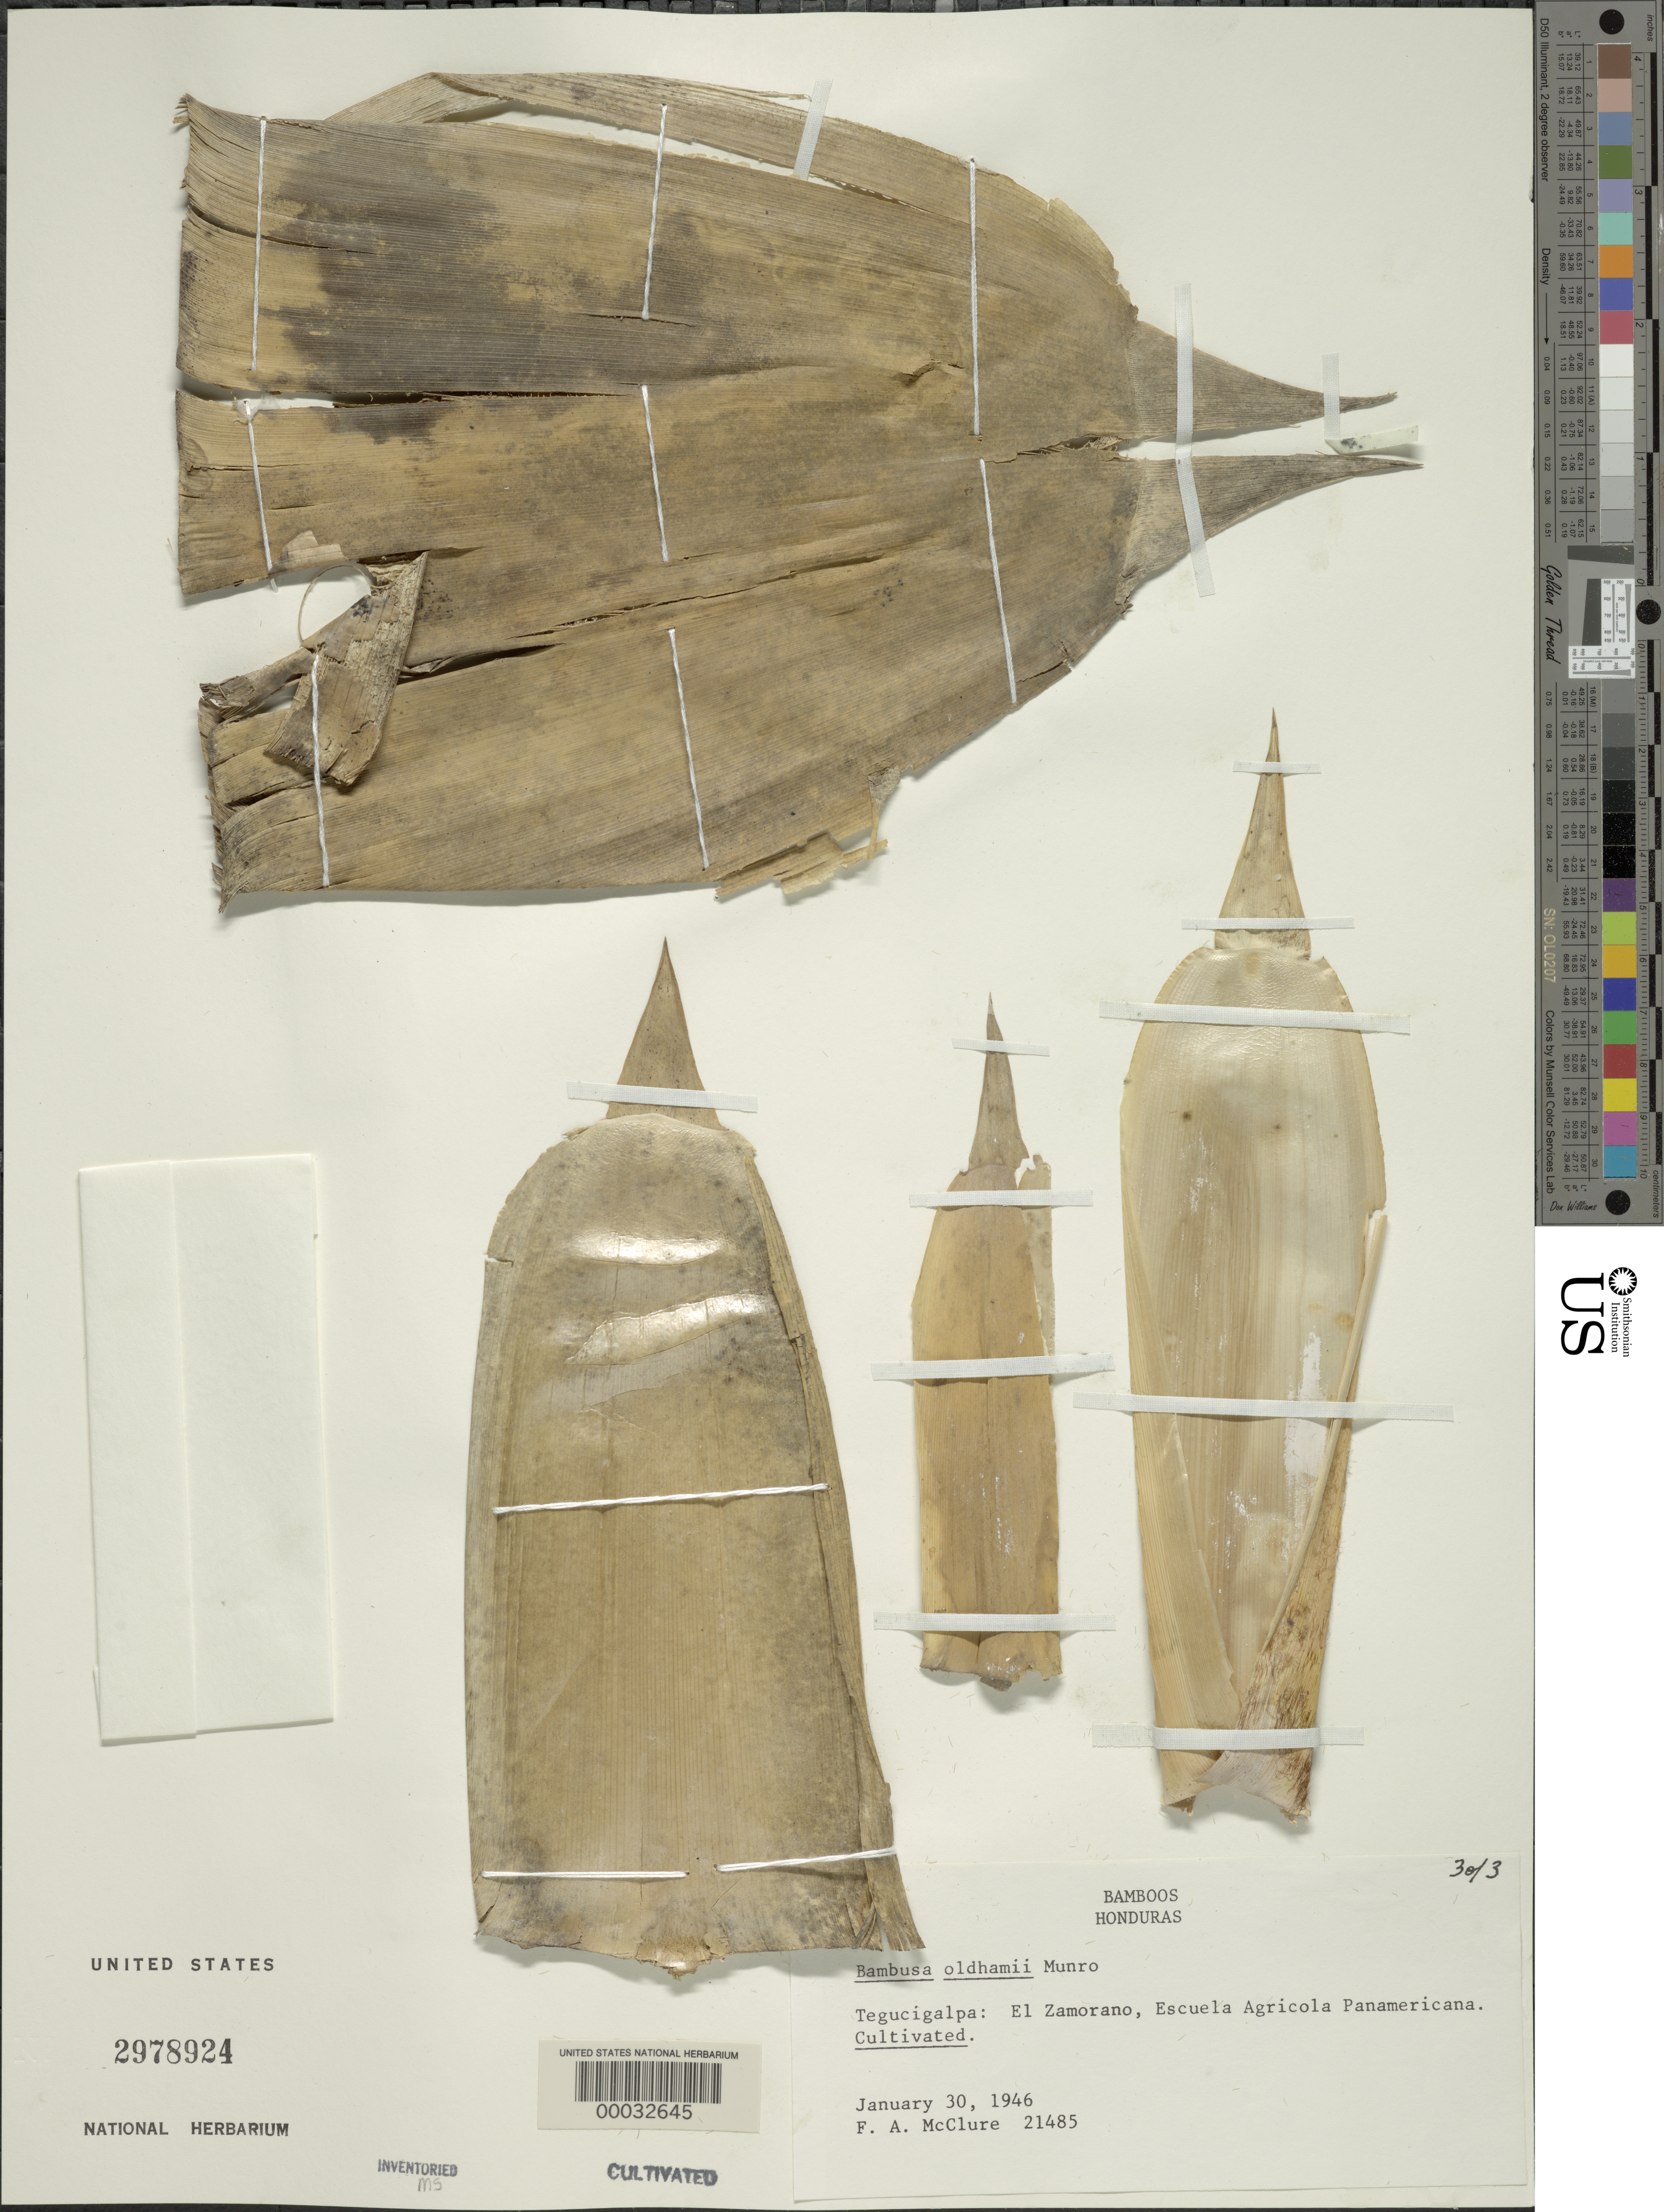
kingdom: Plantae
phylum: Tracheophyta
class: Liliopsida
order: Poales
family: Poaceae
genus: Bambusa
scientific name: Bambusa oldhamii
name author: Munro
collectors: F. A. McClure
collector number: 21485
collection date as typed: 30 Jan 1946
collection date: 1946-01-30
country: Honduras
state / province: Fco. Morazán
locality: El Zamorano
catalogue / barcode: US 2978924